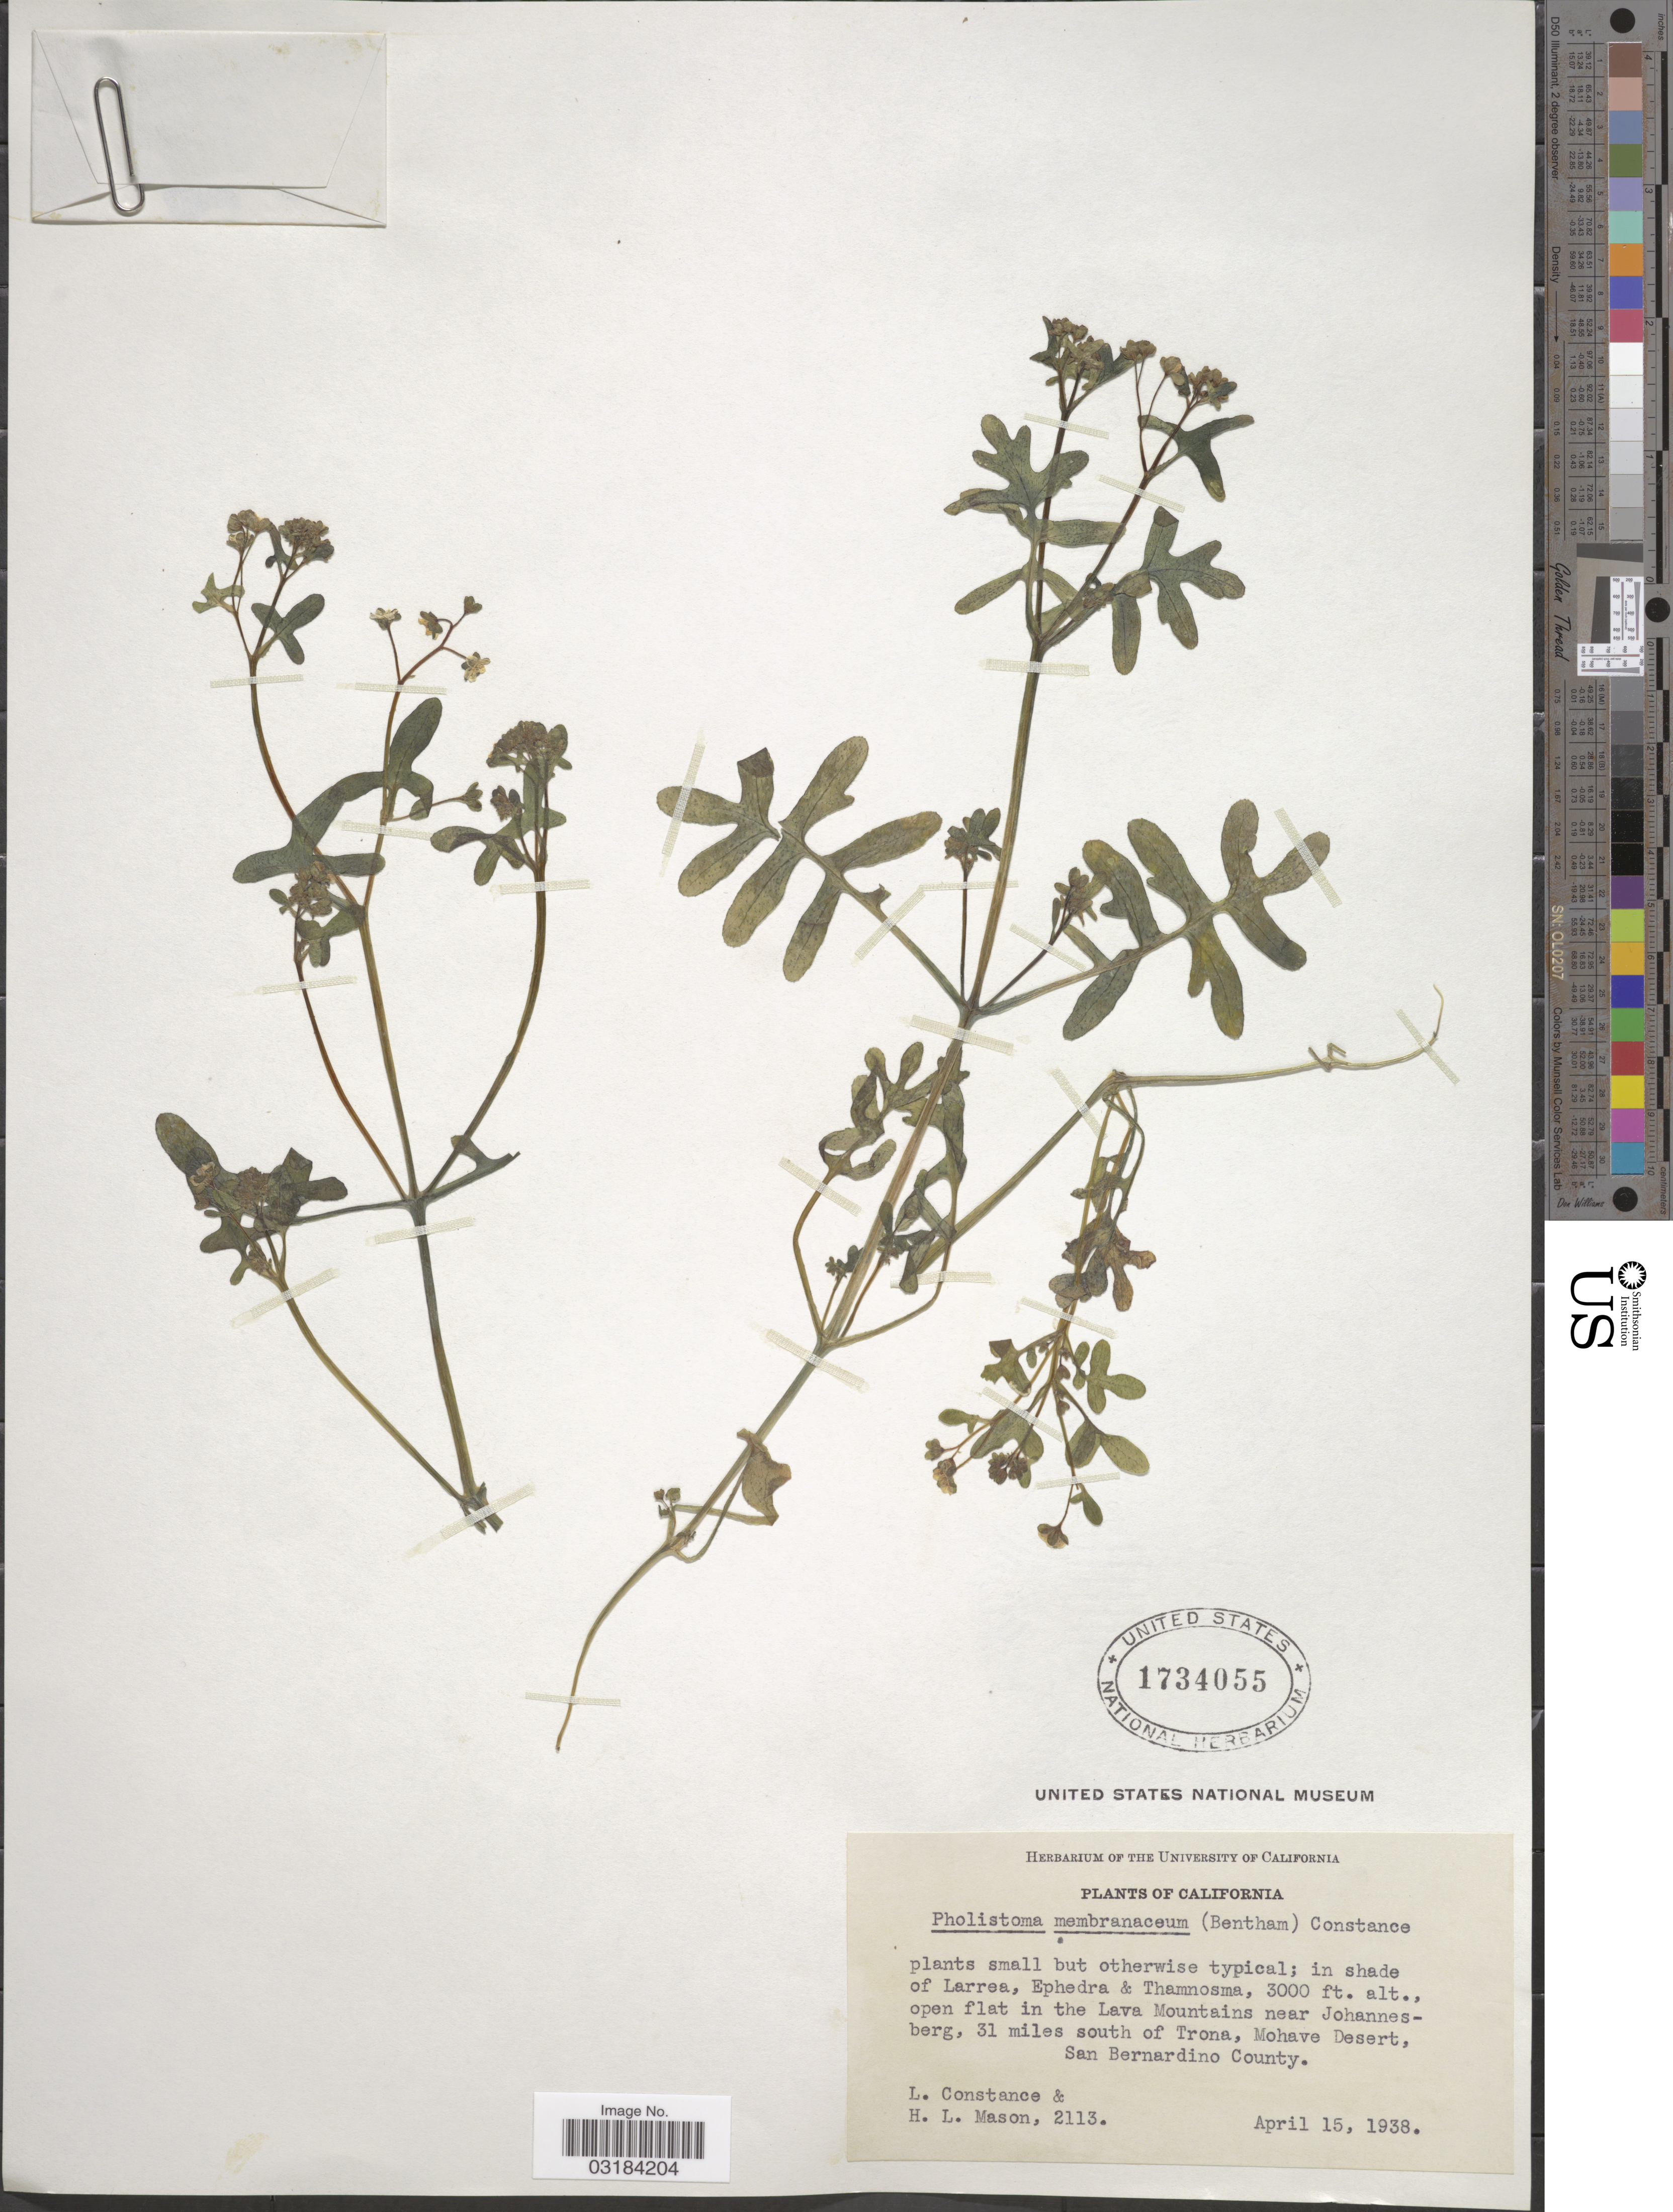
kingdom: Plantae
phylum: Tracheophyta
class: Magnoliopsida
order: Boraginales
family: Hydrophyllaceae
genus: Pholistoma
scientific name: Pholistoma membranaceum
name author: (Benth.) Constance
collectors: L. Constance & H. L. Mason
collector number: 2113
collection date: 1938-04-15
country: United States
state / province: California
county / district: San Bernardino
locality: Open flat in the Lava Mountains near Johannesberg, 31 miles south of Trona, Mohave Desert, San Bernardino County.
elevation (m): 914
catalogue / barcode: US 1734055